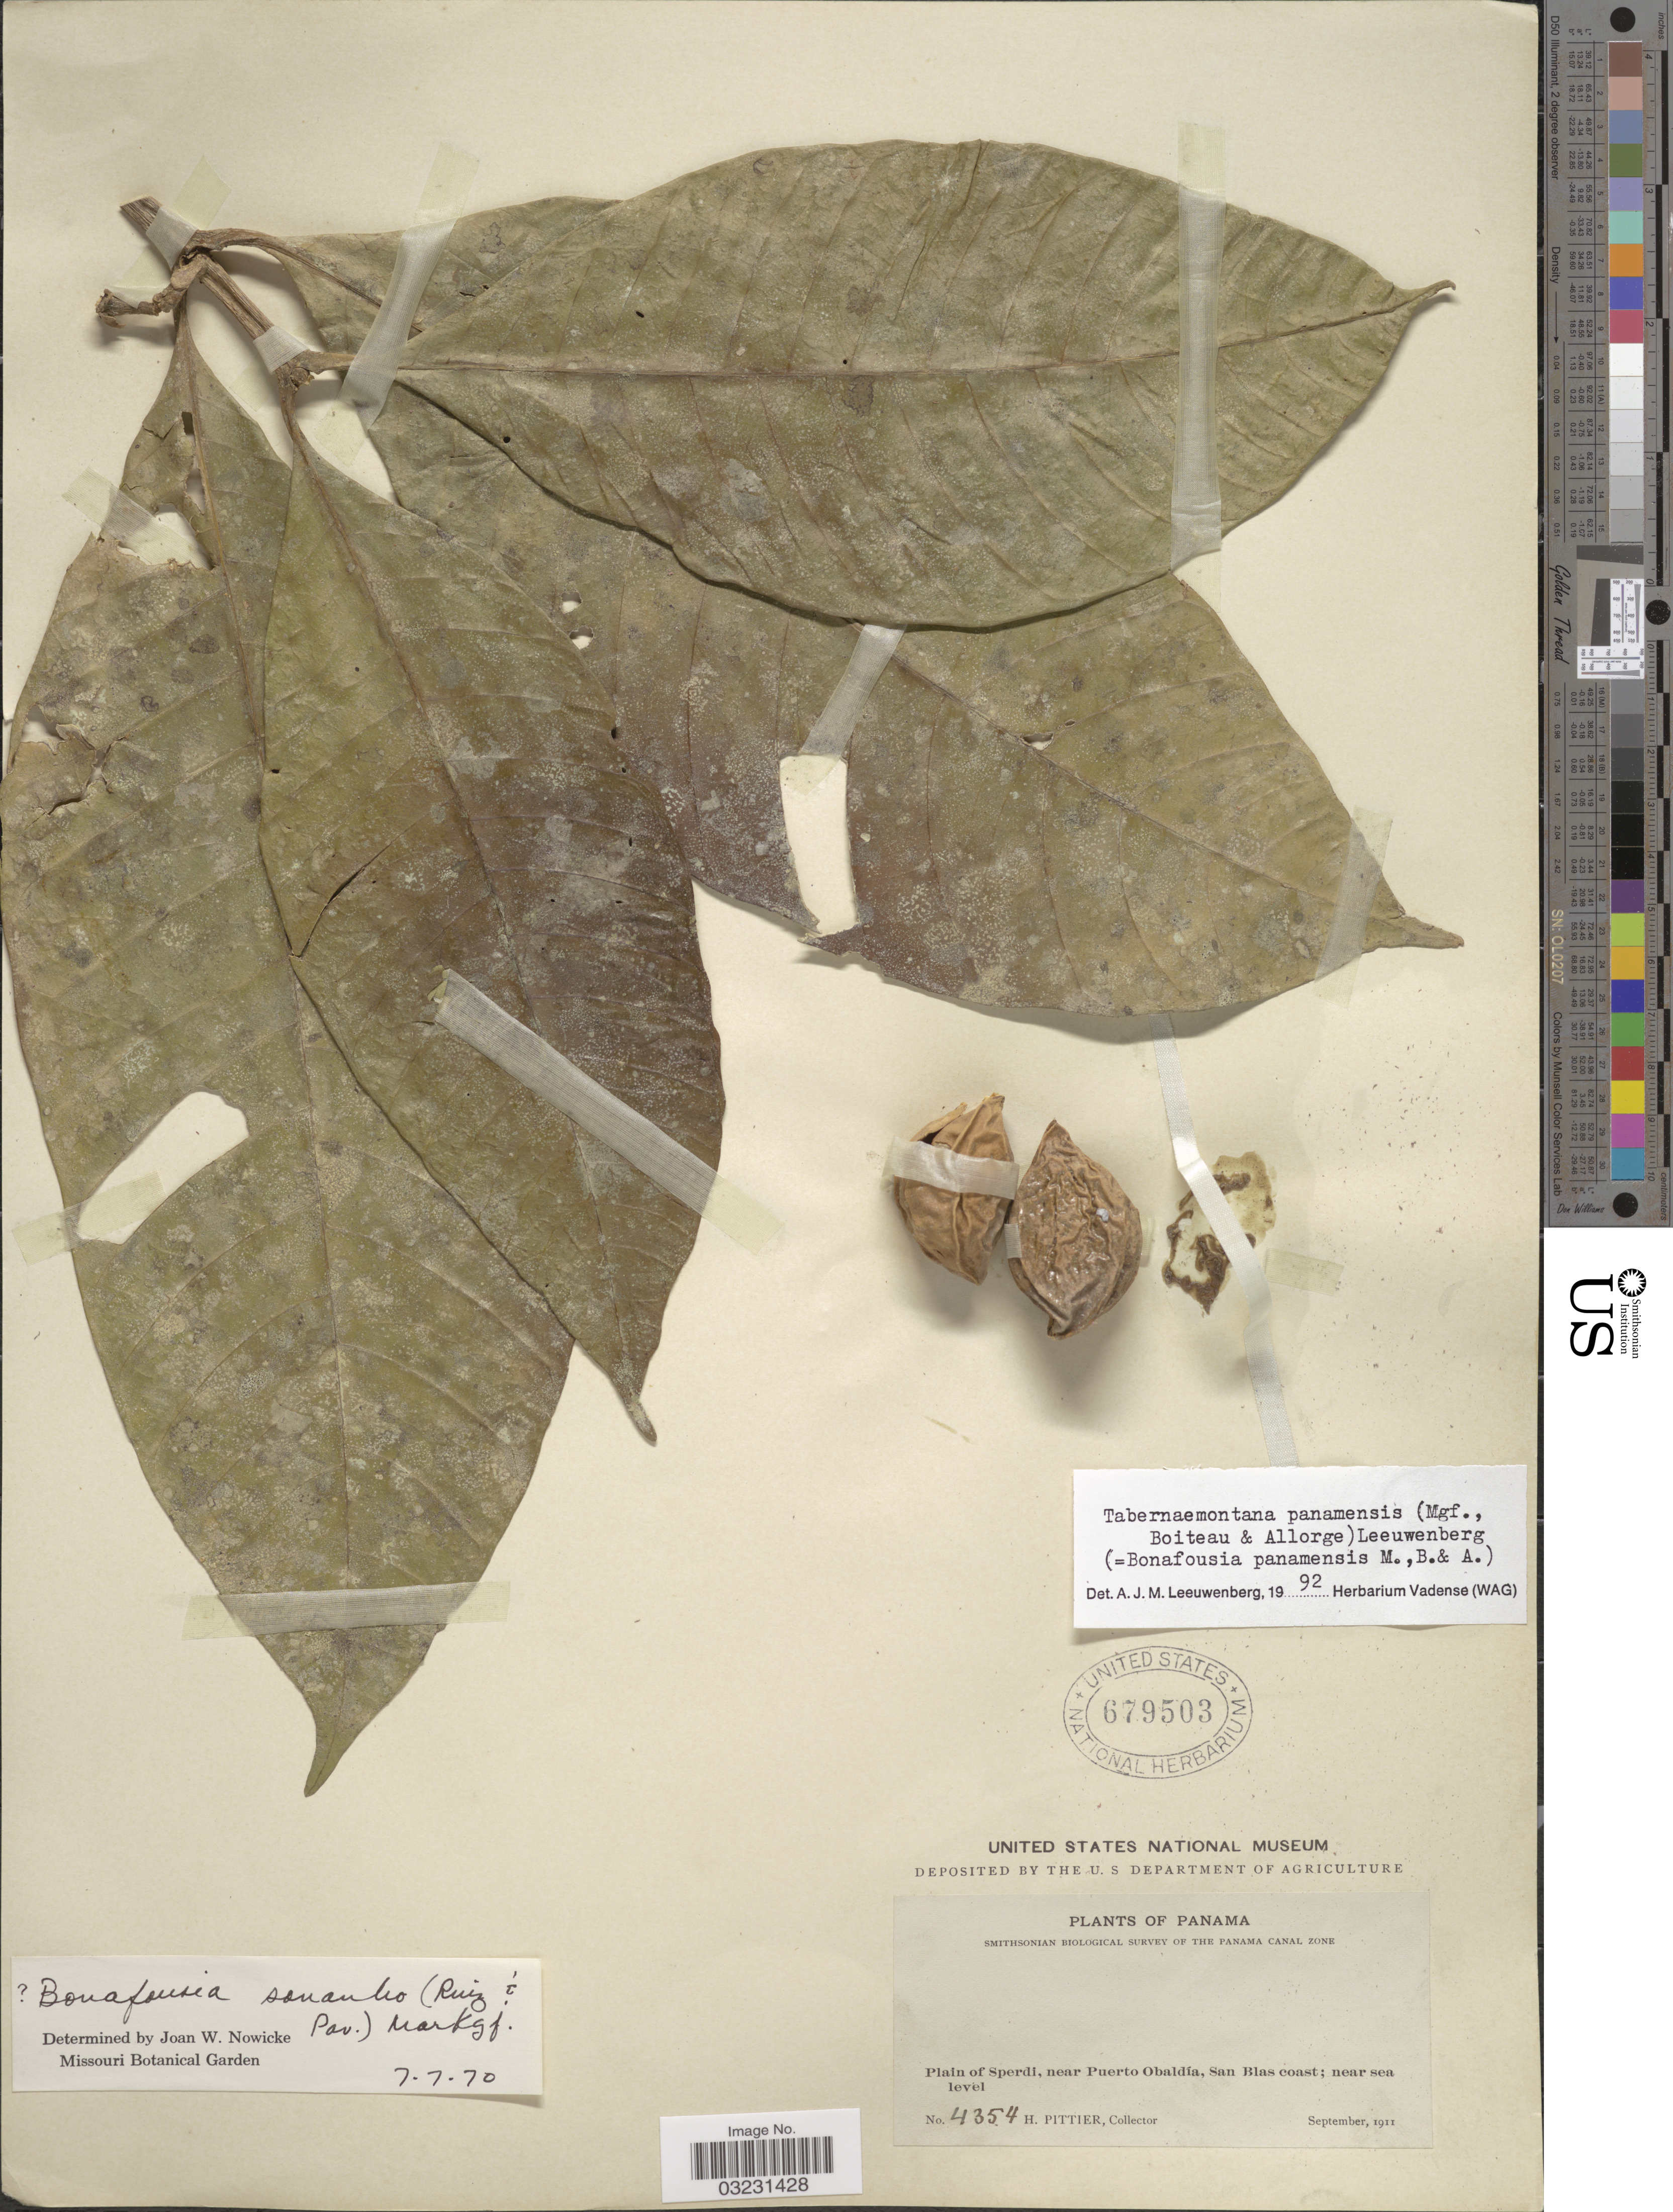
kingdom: Plantae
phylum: Tracheophyta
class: Magnoliopsida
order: Gentianales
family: Apocynaceae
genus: Tabernaemontana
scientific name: Tabernaemontana panamensis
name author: (Markgr. et al.) Leeuwenb.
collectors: H. F. Pittier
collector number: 4354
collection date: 1911-09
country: Panama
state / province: Kuna Yala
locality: Plain of Sperdi, near Puerto Obaldía, San Blas coast.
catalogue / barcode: US 679503